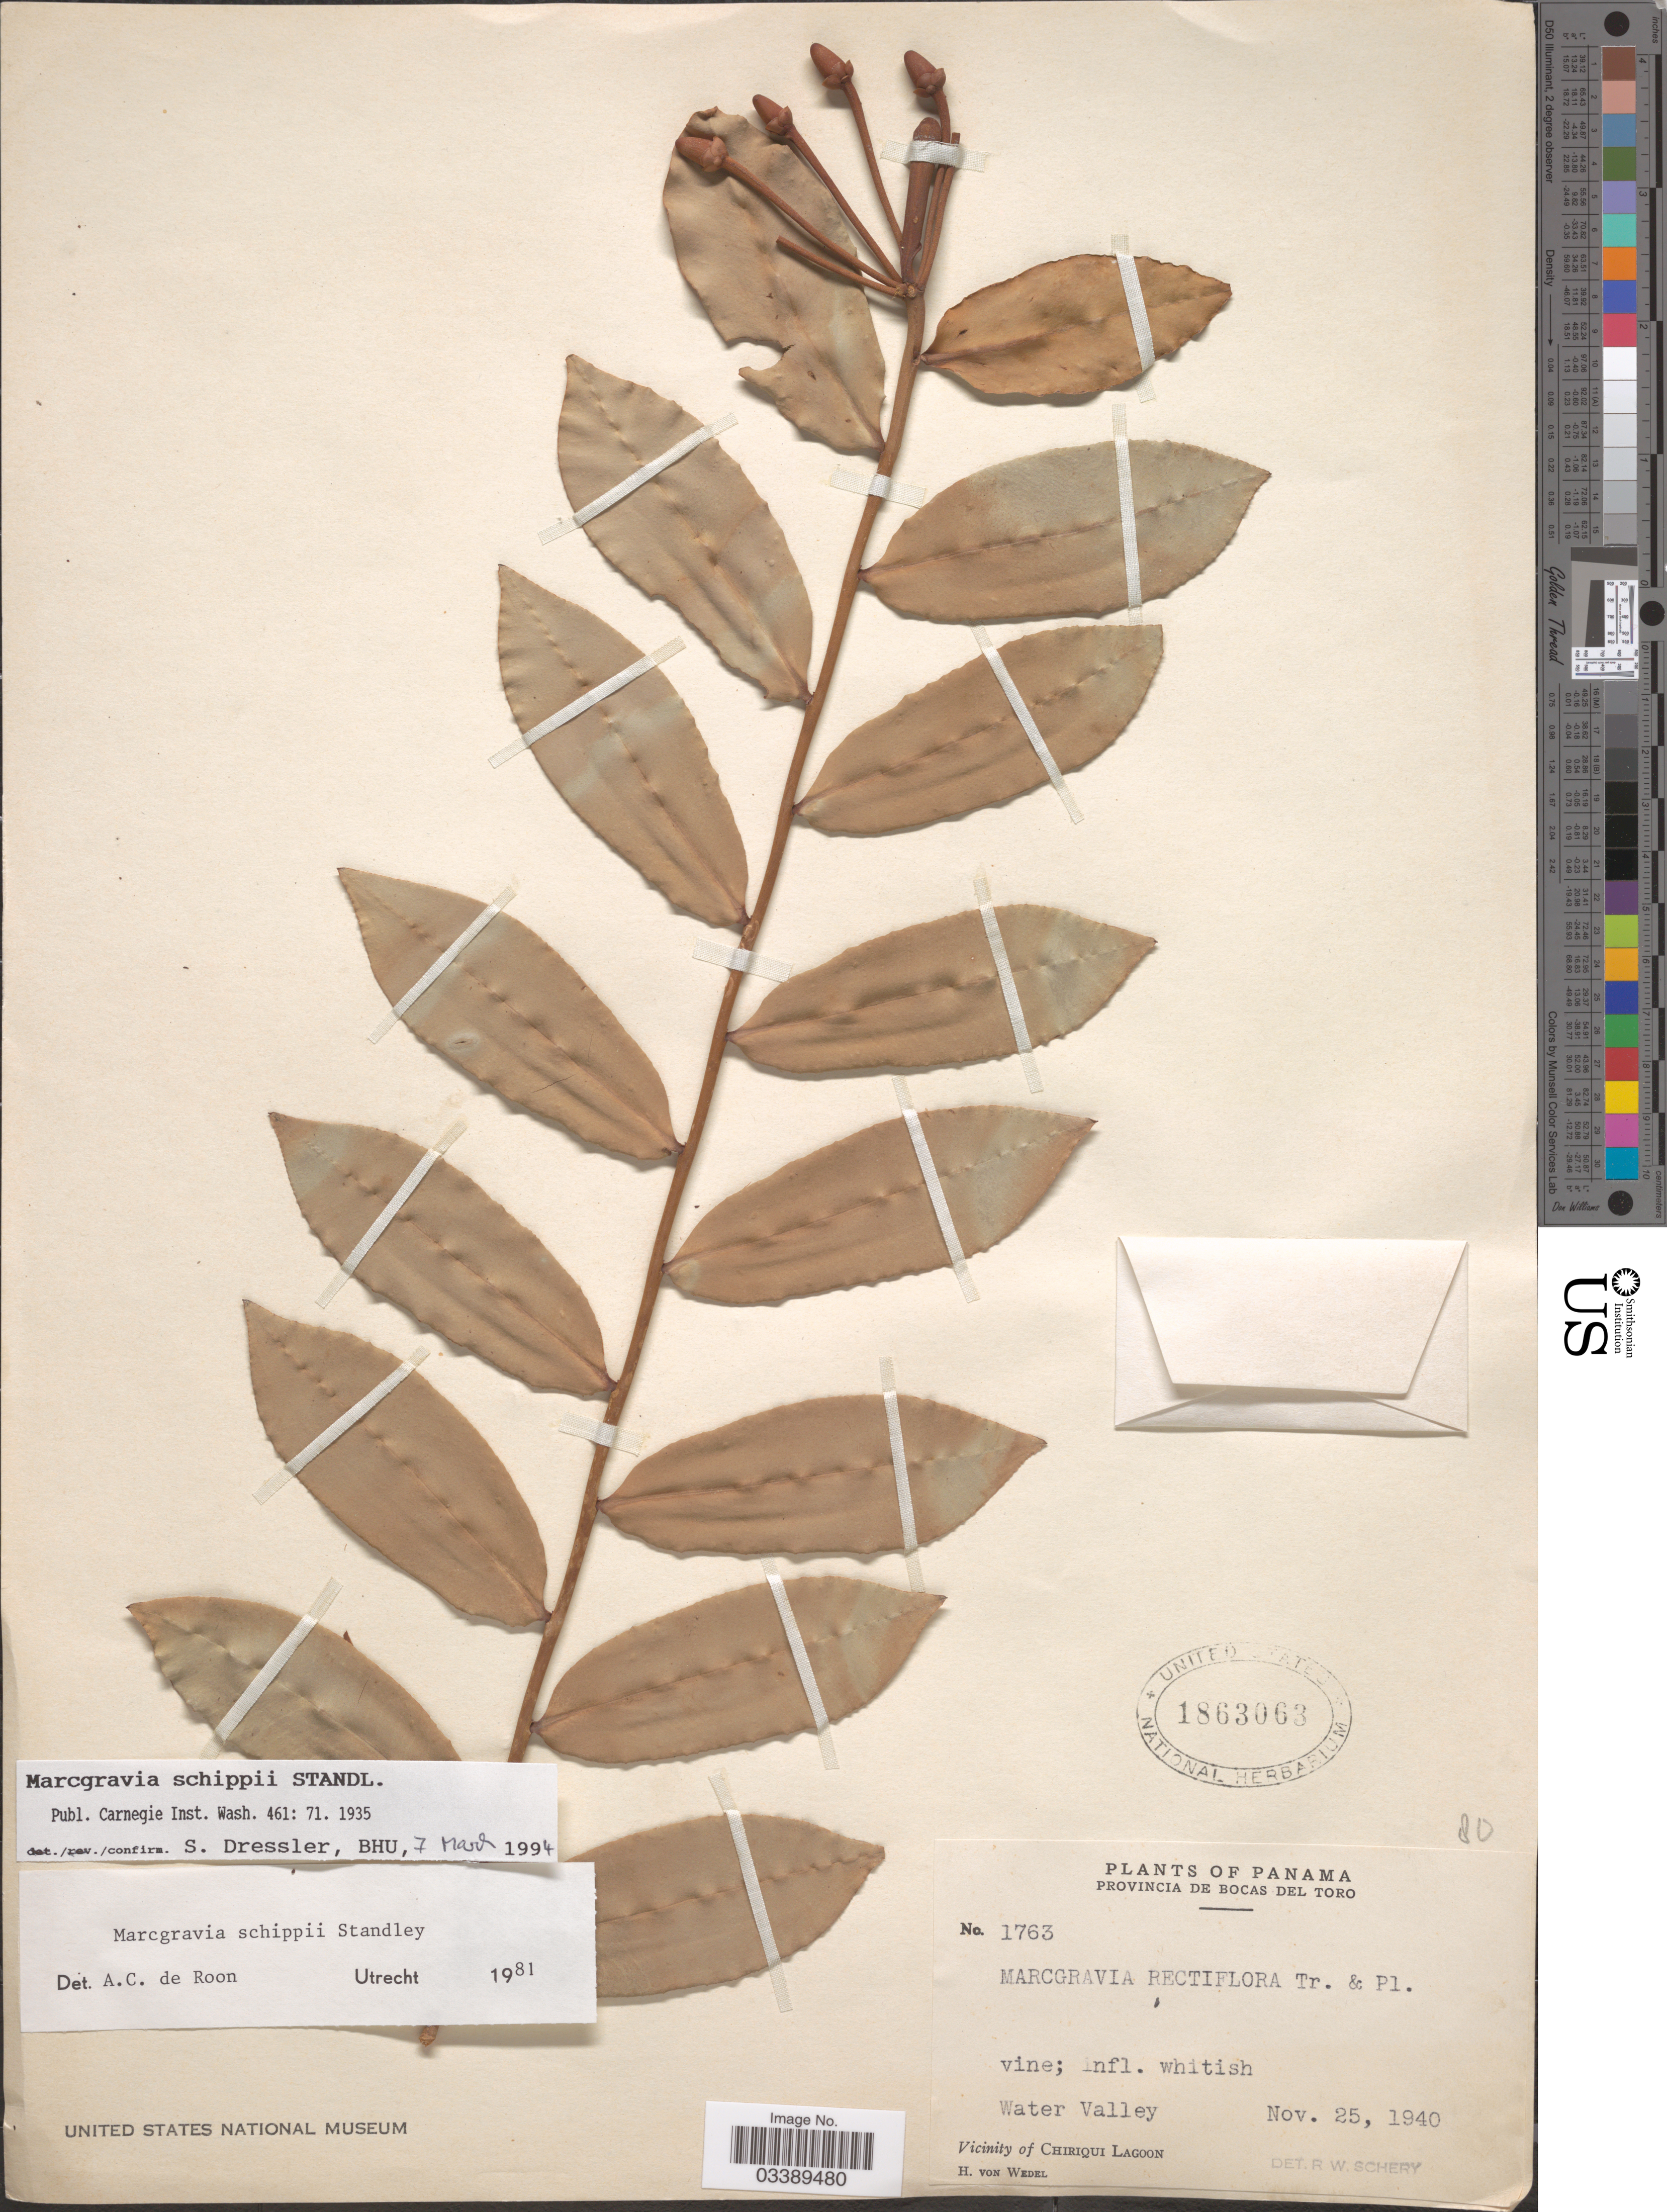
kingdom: Plantae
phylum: Tracheophyta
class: Magnoliopsida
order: Ericales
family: Marcgraviaceae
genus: Marcgravia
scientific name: Marcgravia schippii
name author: Standl.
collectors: H. von Wedel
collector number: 1763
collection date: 1940-11-25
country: Panama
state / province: Bocas del Toro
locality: Water Valley, Vicinity of Chiriqui Lagoon.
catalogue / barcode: US 1863063